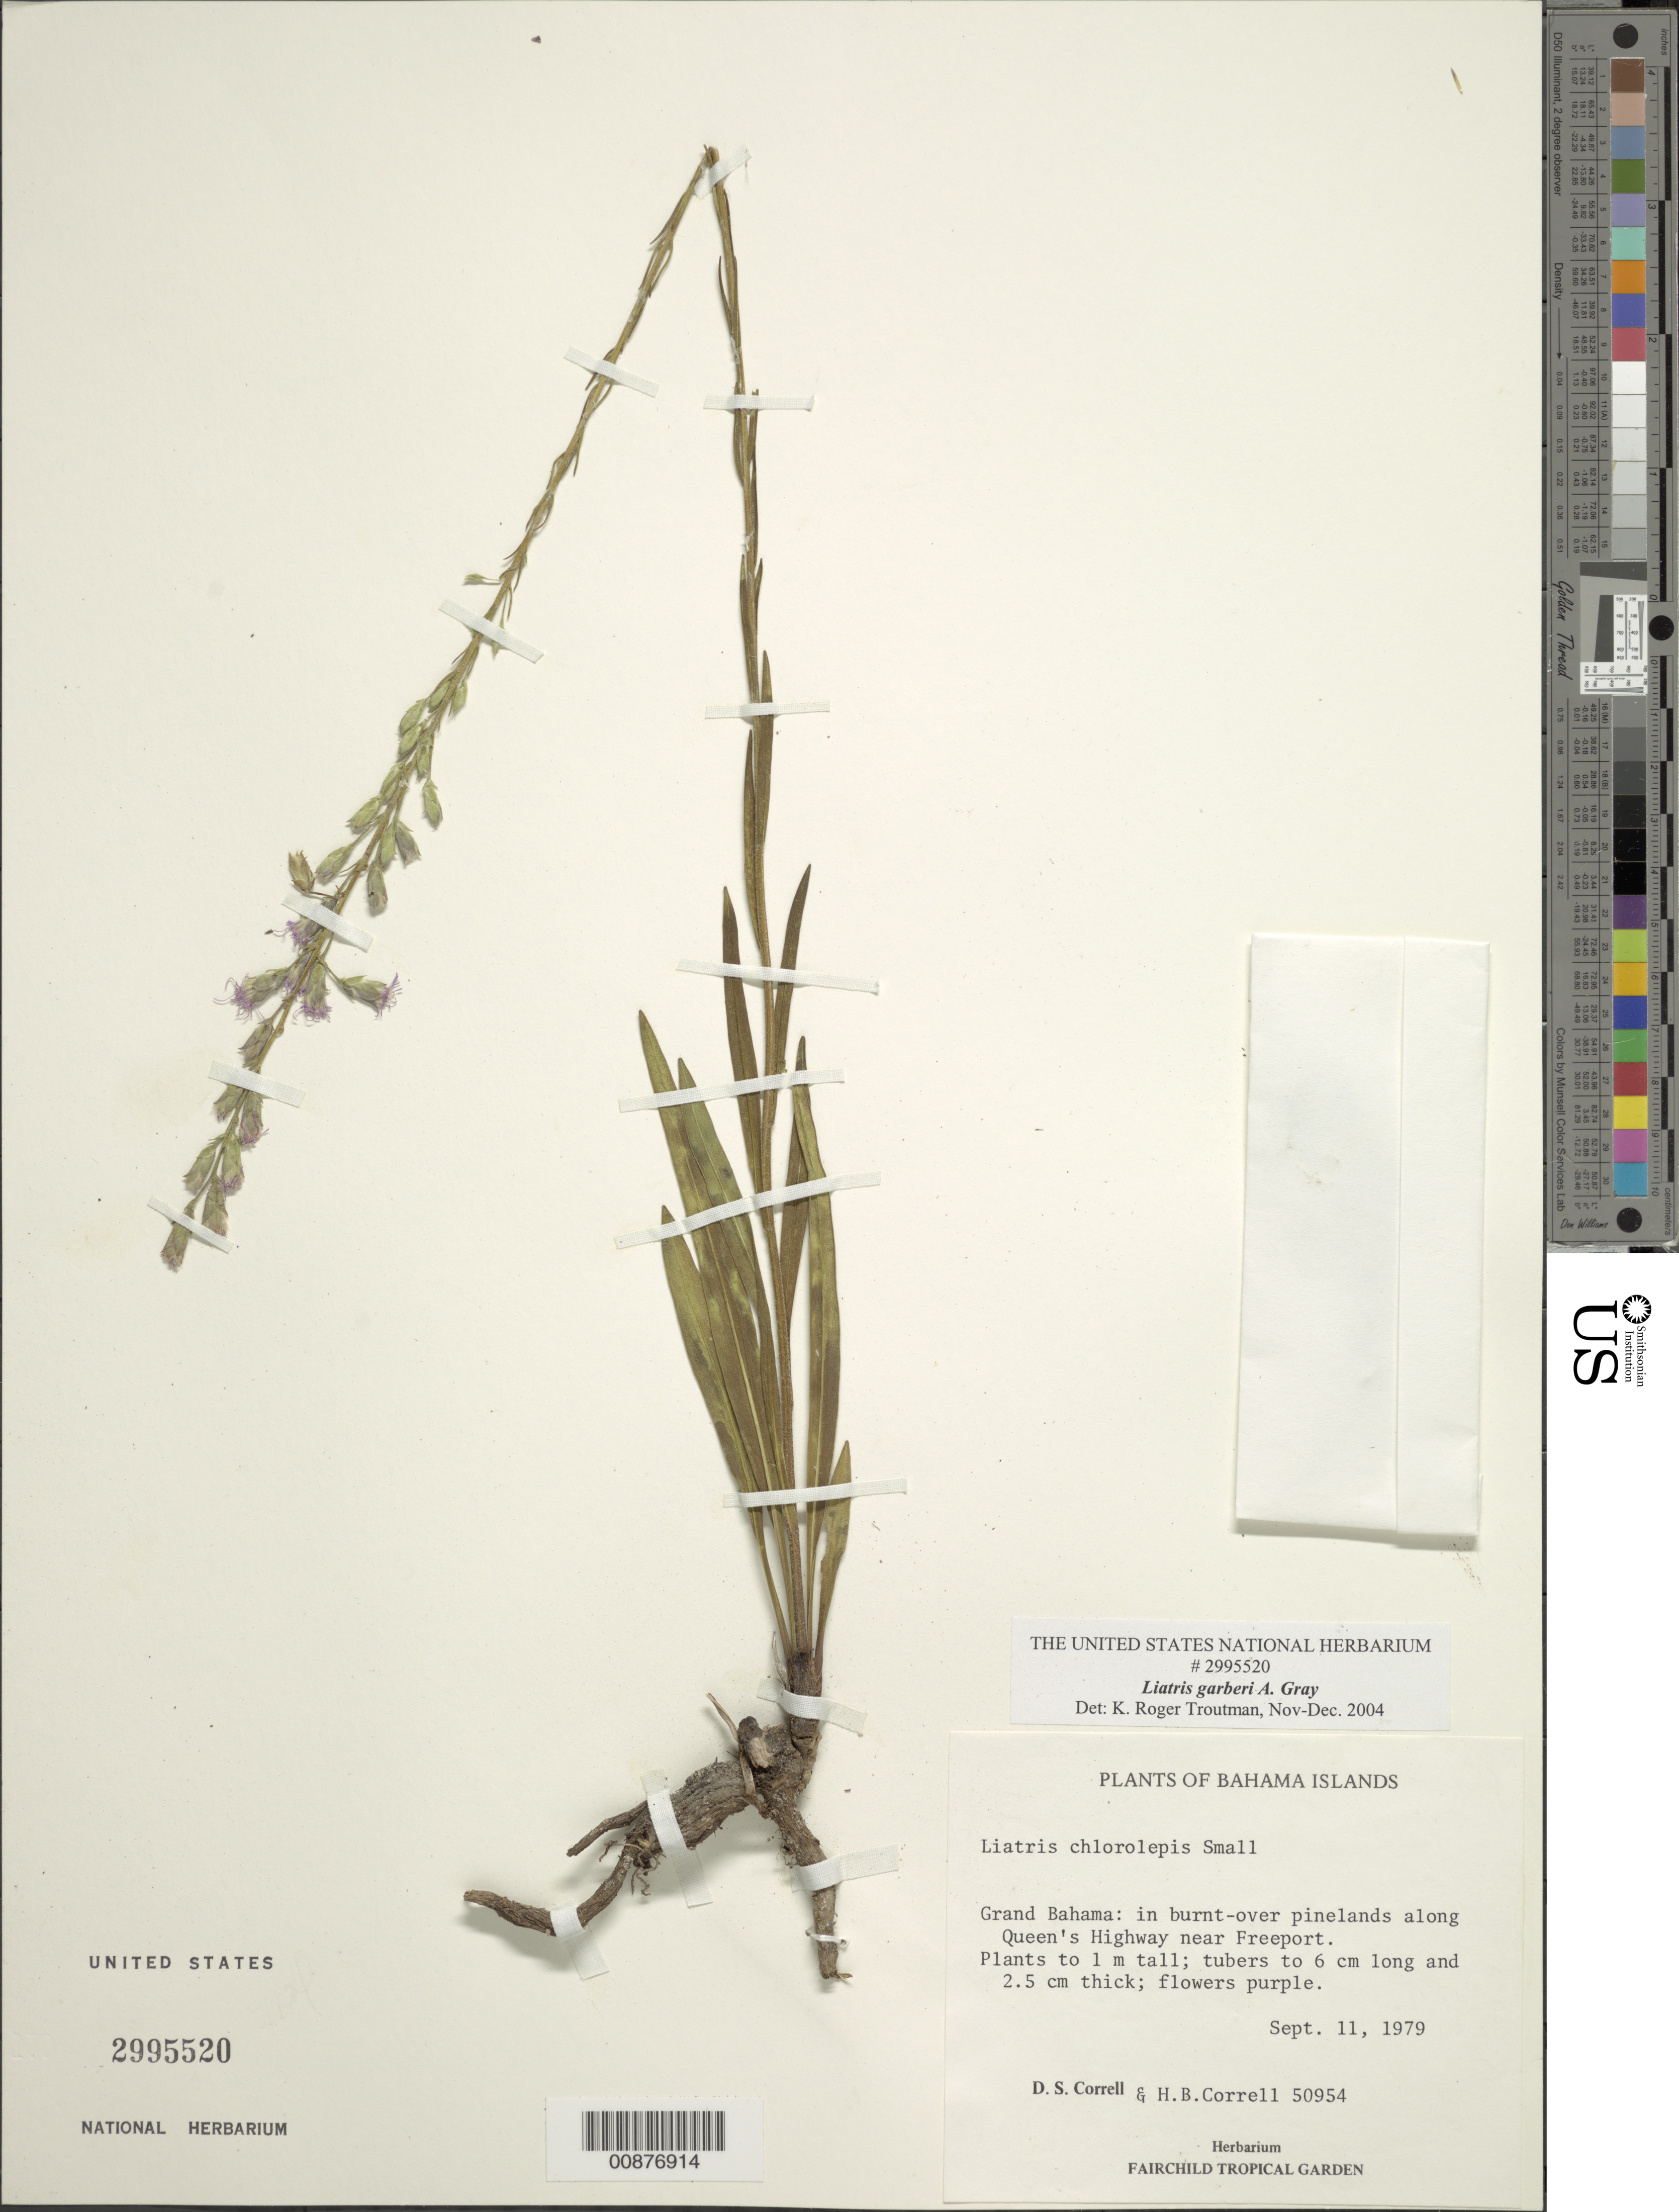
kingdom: Plantae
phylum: Tracheophyta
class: Magnoliopsida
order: Asterales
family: Asteraceae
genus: Liatris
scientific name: Liatris garberi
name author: A. Gray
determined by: Troutman, K. Roger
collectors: D. S. Correll & H. Correll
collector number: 50954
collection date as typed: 11 Sep 1979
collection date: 1979-09-11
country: Bahamas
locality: Grand Bahama: Along Queen's Highway, near Freeport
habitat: In burnt-over pinelands along road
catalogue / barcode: US 2995520